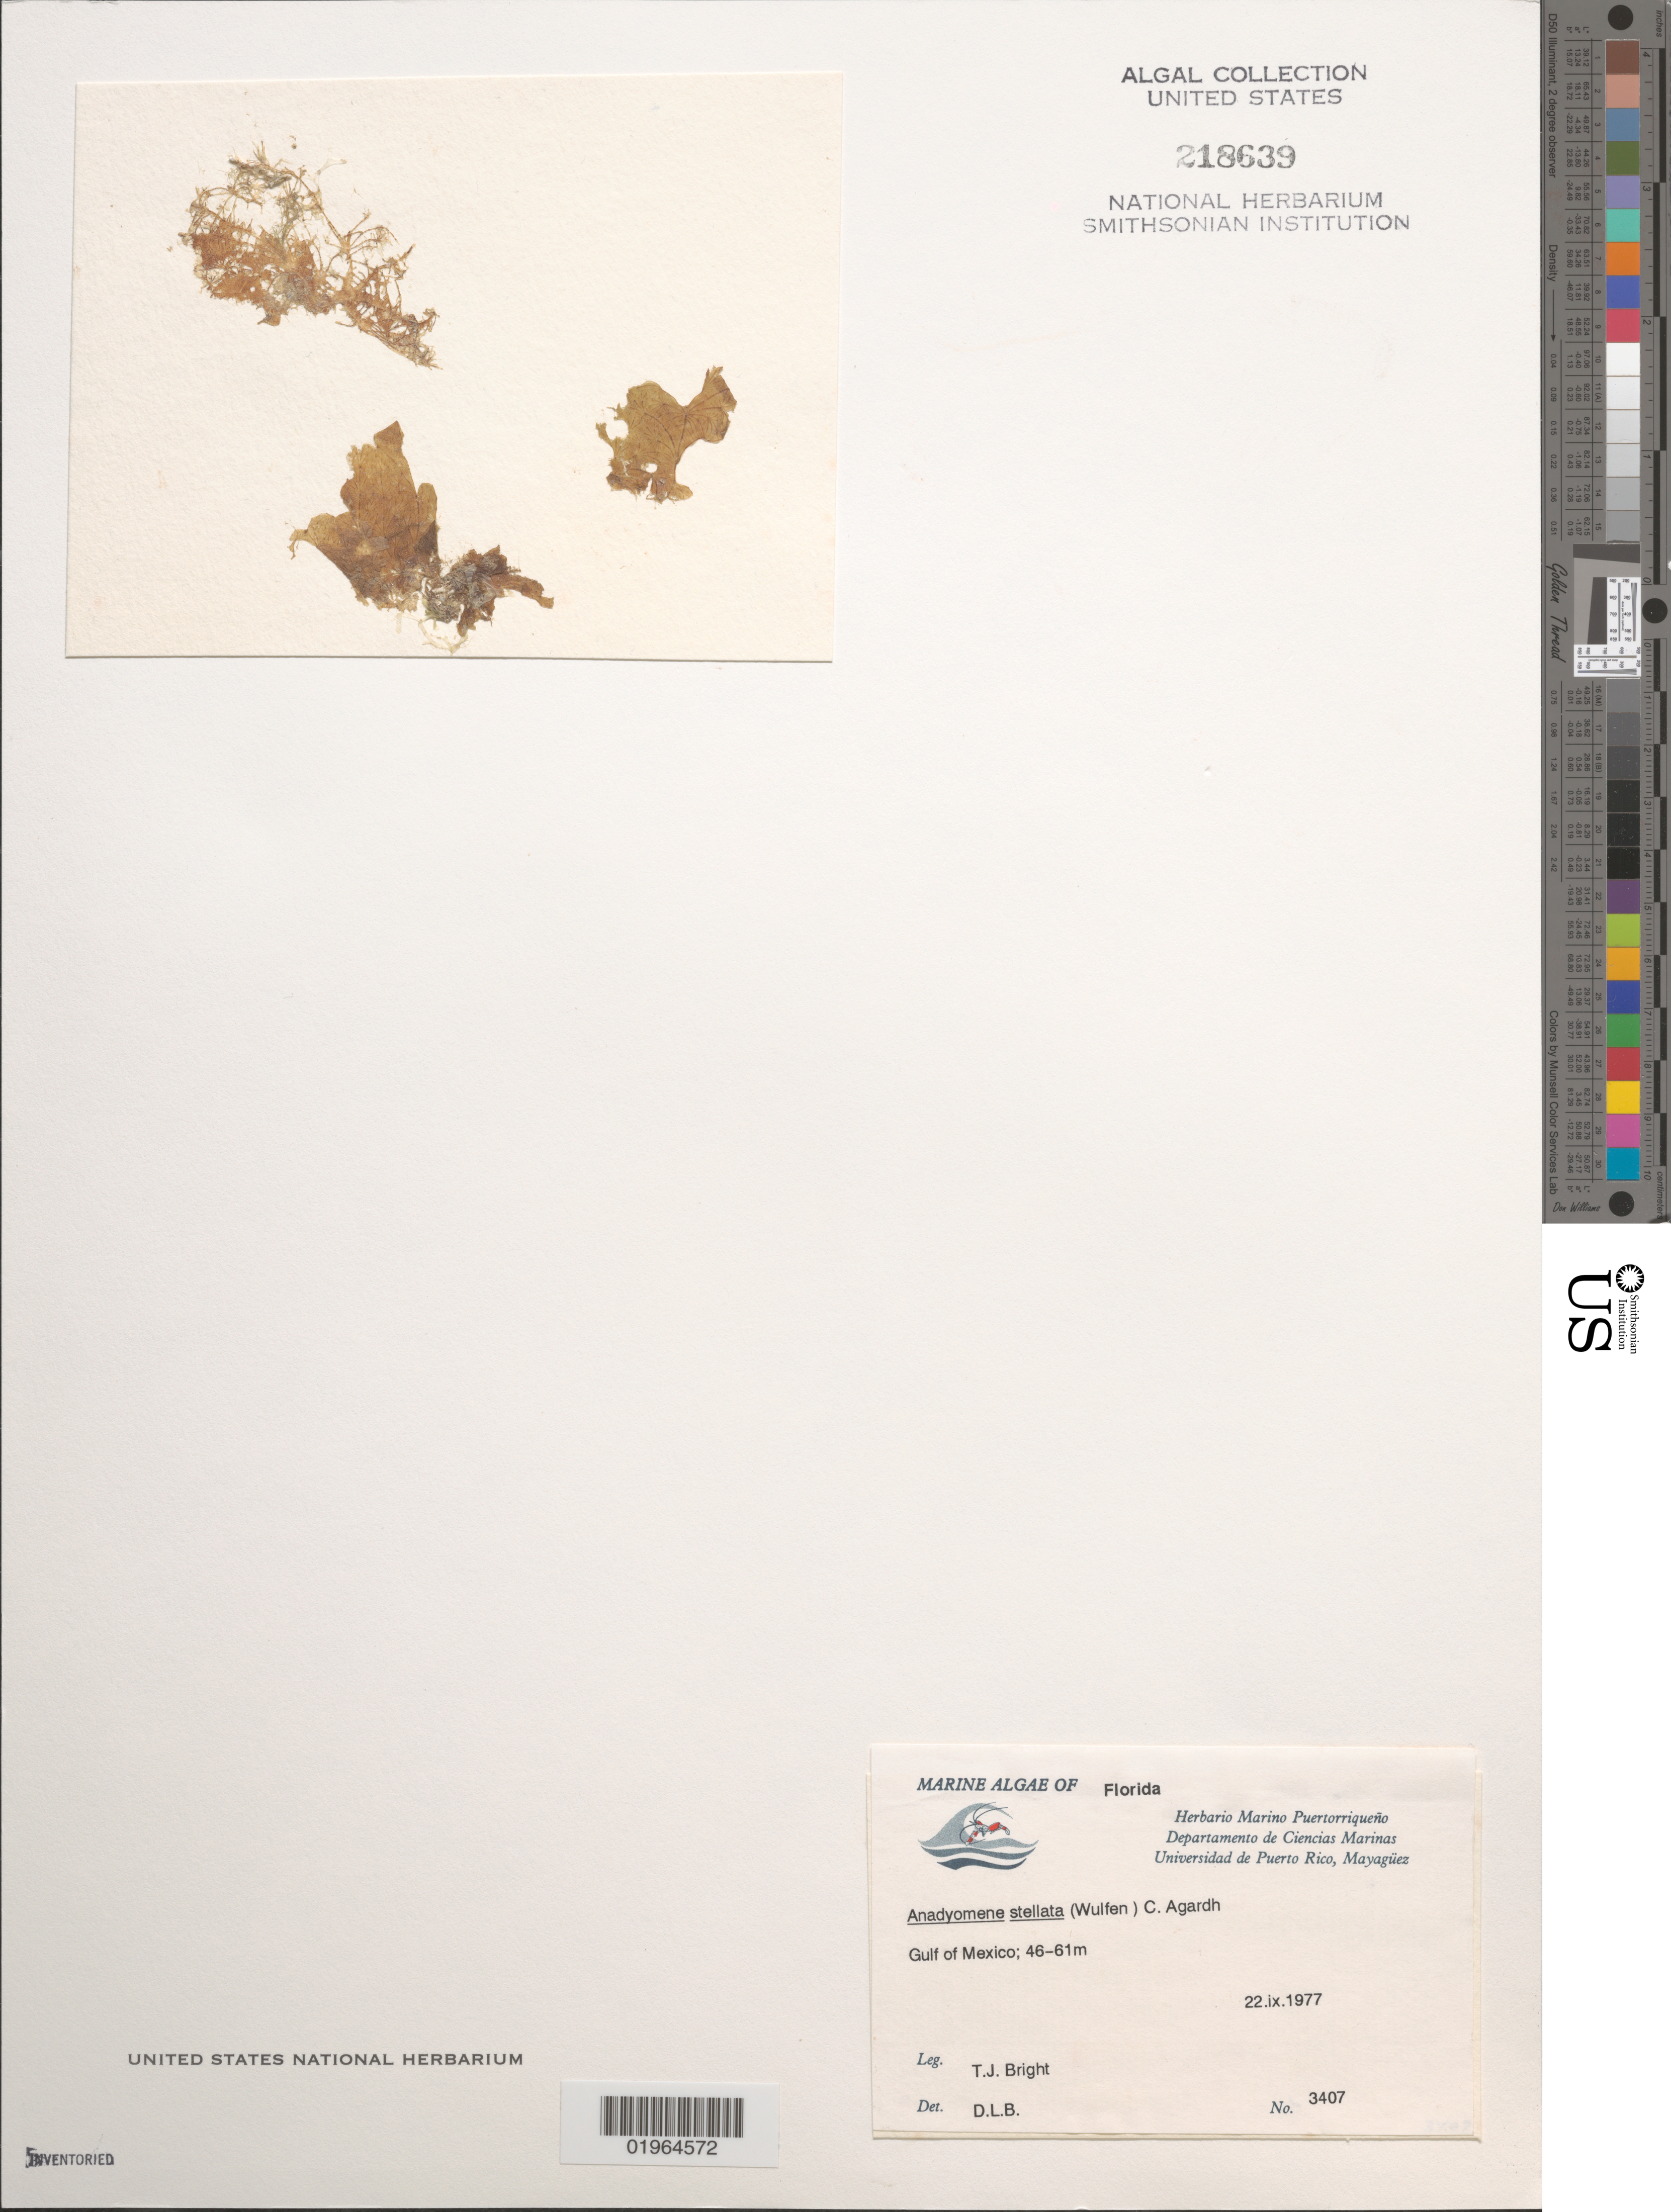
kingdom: Plantae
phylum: Chlorophyta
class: Ulvophyceae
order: Cladophorales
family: Anadyomenaceae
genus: Anadyomene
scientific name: Anadyomene stellata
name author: (Wulfen) C. Agardh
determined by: Ballantine, D. L.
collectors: T. Bright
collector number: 3407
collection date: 1977-11-22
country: United States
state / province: Florida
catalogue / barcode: US 218639